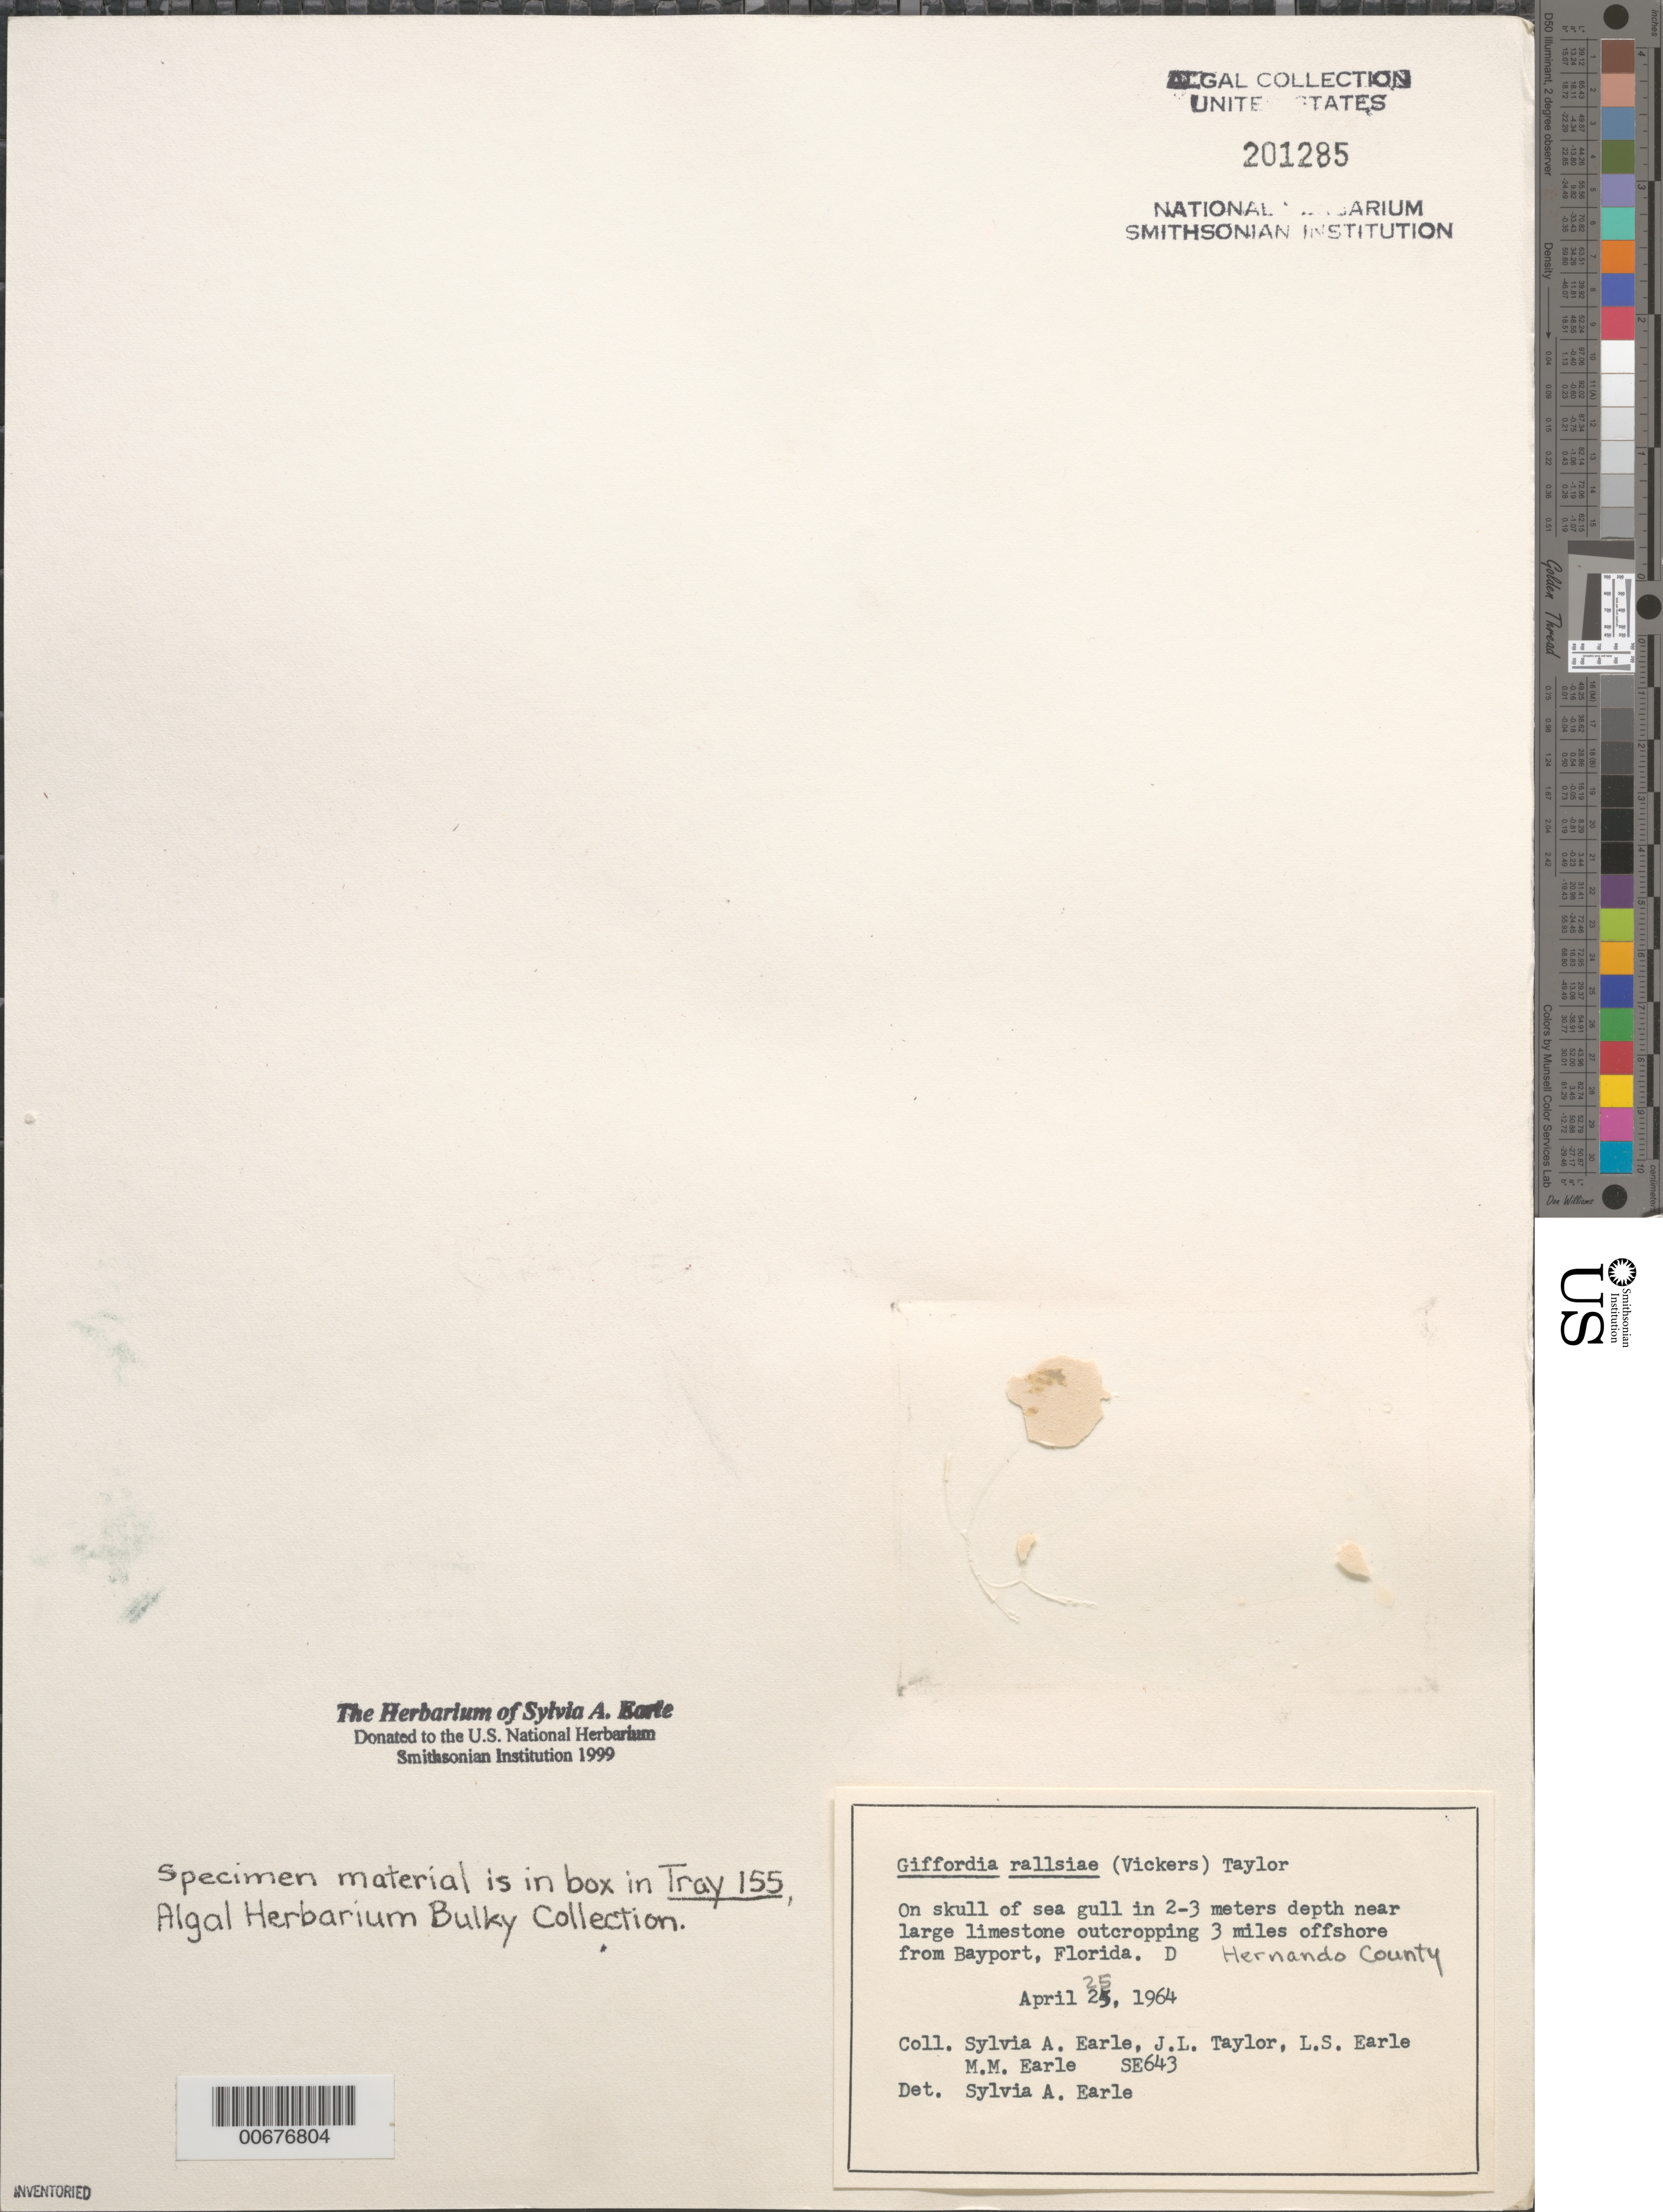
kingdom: Chromista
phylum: Ochrophyta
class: Phaeophyceae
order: Ectocarpales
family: Ectocarpaceae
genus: Ectocarpus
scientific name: Ectocarpus rallsiae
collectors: S. A. Earle, J. L. Taylor, L. Earle & M. Earle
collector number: SE 643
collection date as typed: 25 Apr 1964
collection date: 1964-04-25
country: United States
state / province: Florida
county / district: Hernando County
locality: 3 miles off Bayport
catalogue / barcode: US 201285